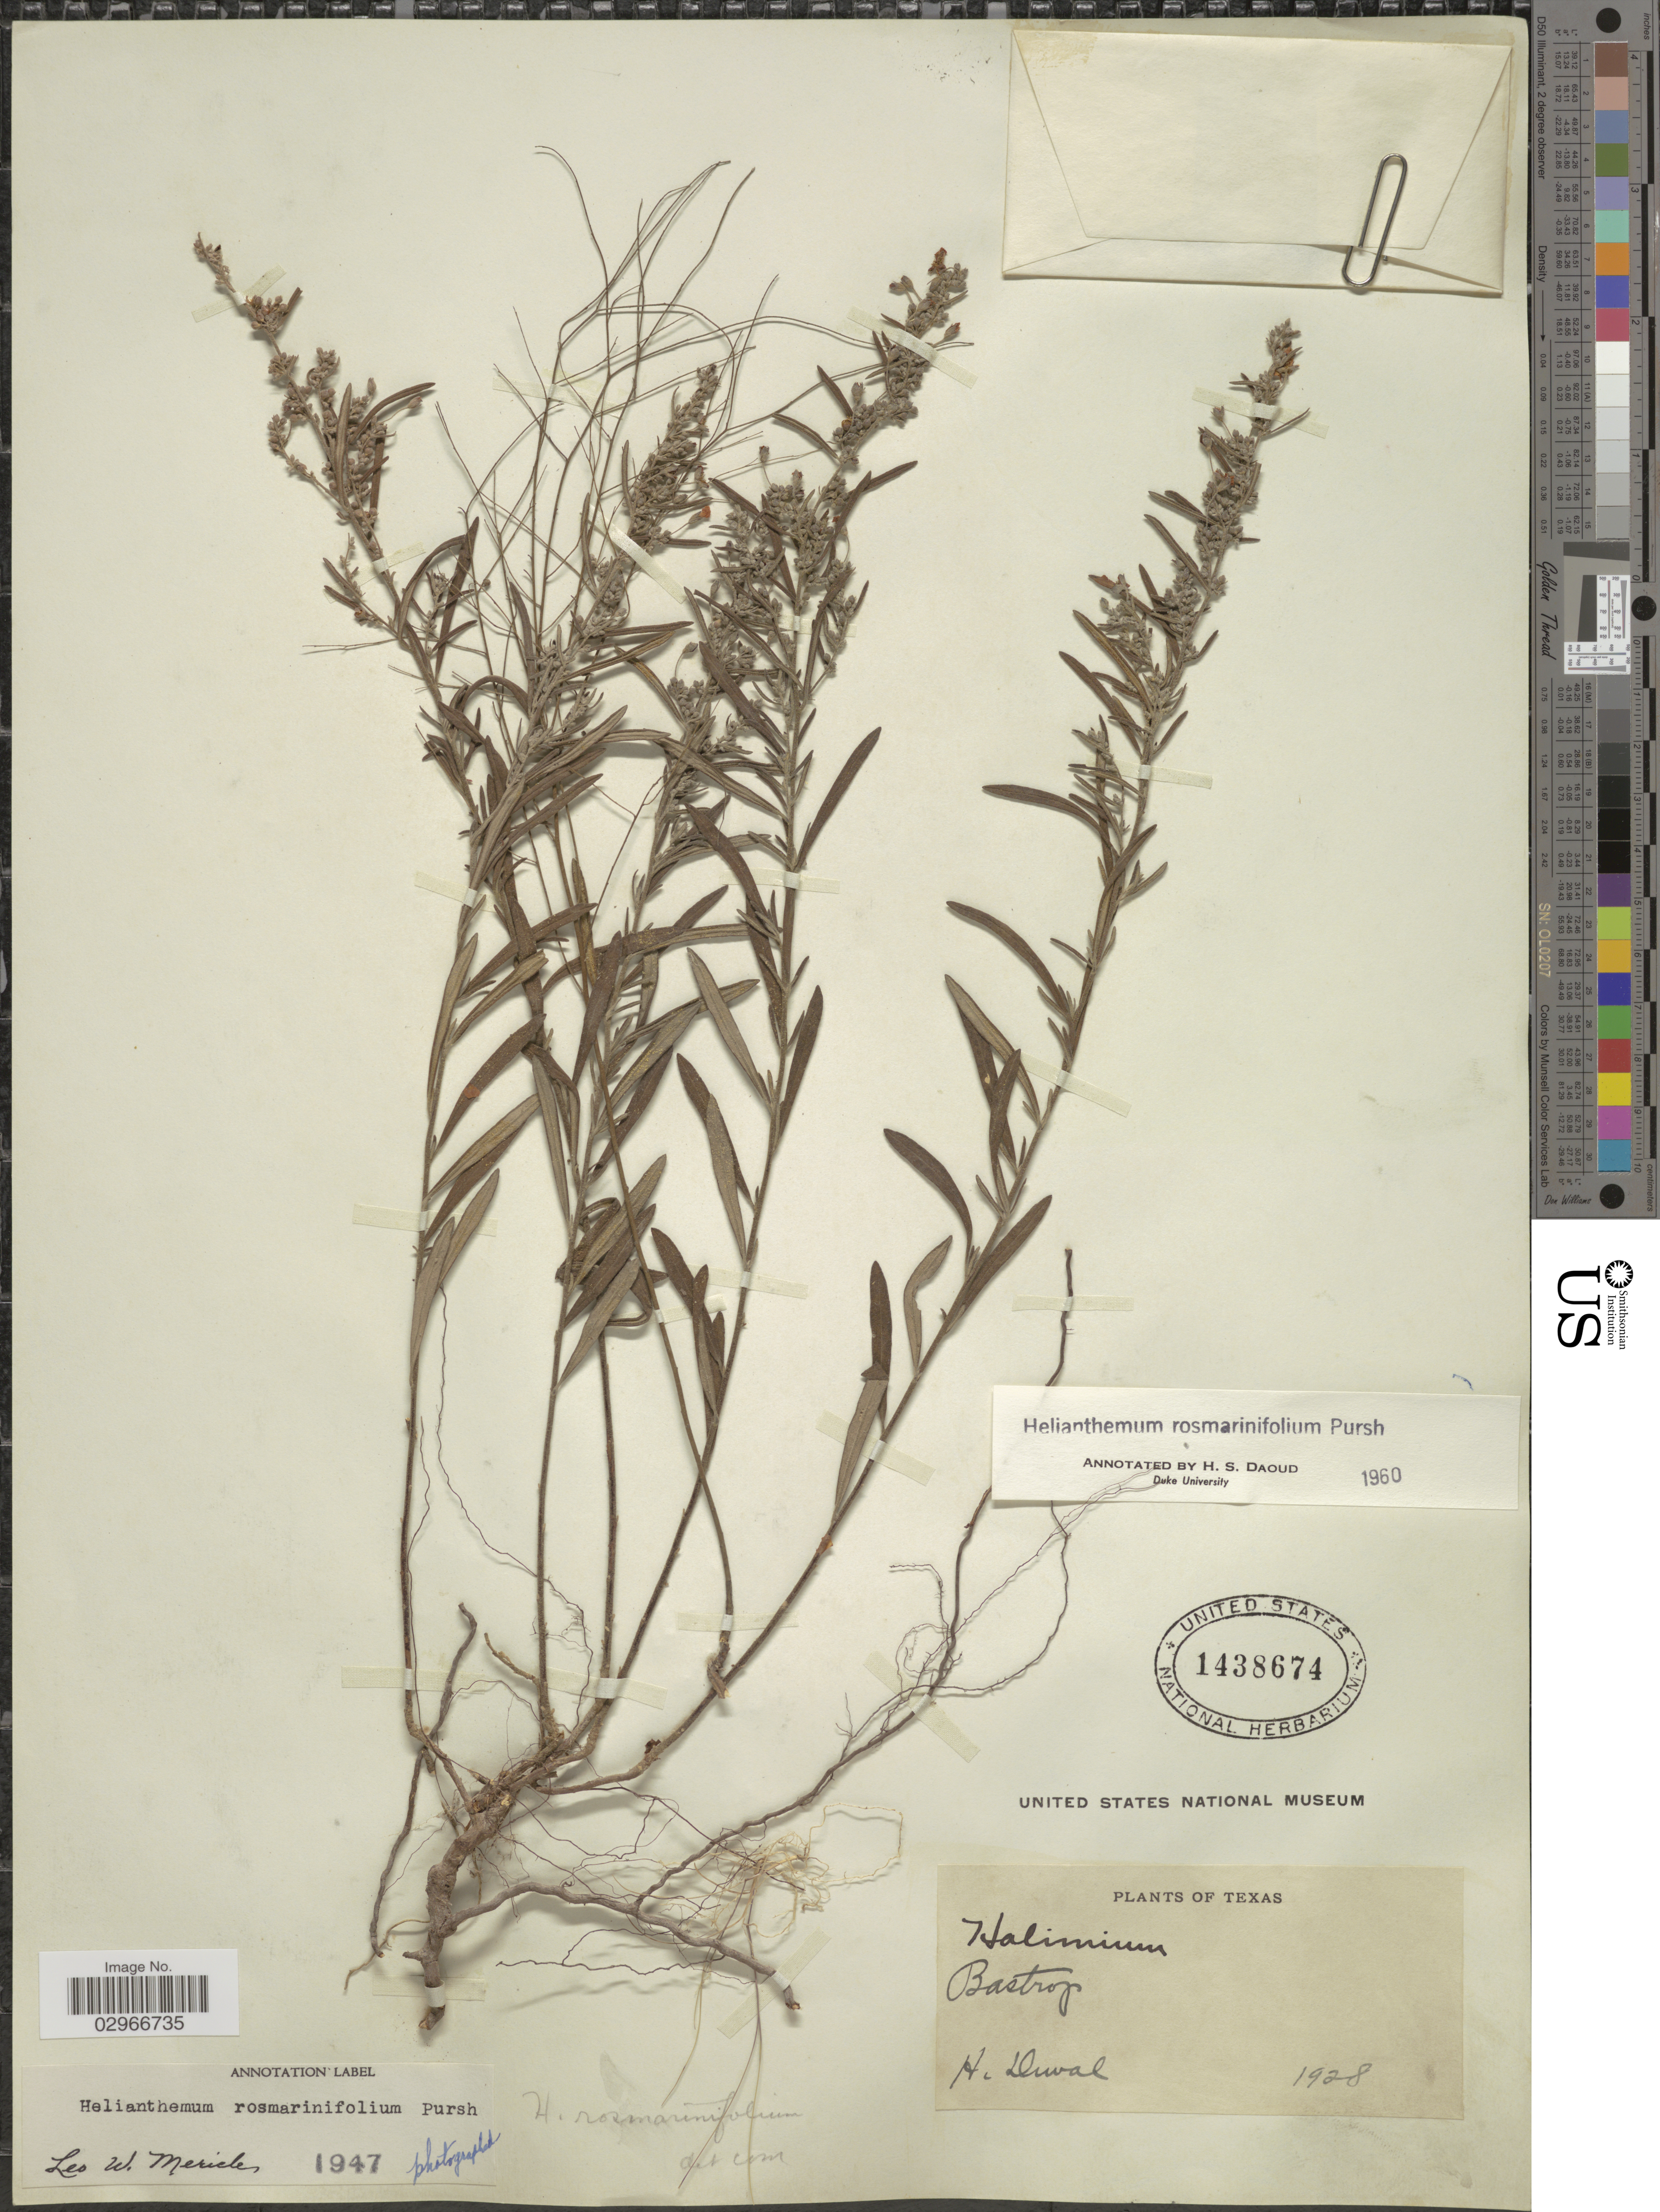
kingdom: Plantae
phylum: Tracheophyta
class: Magnoliopsida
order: Malvales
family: Cistaceae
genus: Helianthemum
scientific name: Helianthemum rosmarinifolium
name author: Pursh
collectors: H. Duval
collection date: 1928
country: United States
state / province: Texas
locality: Bastrop.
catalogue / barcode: US 1438674